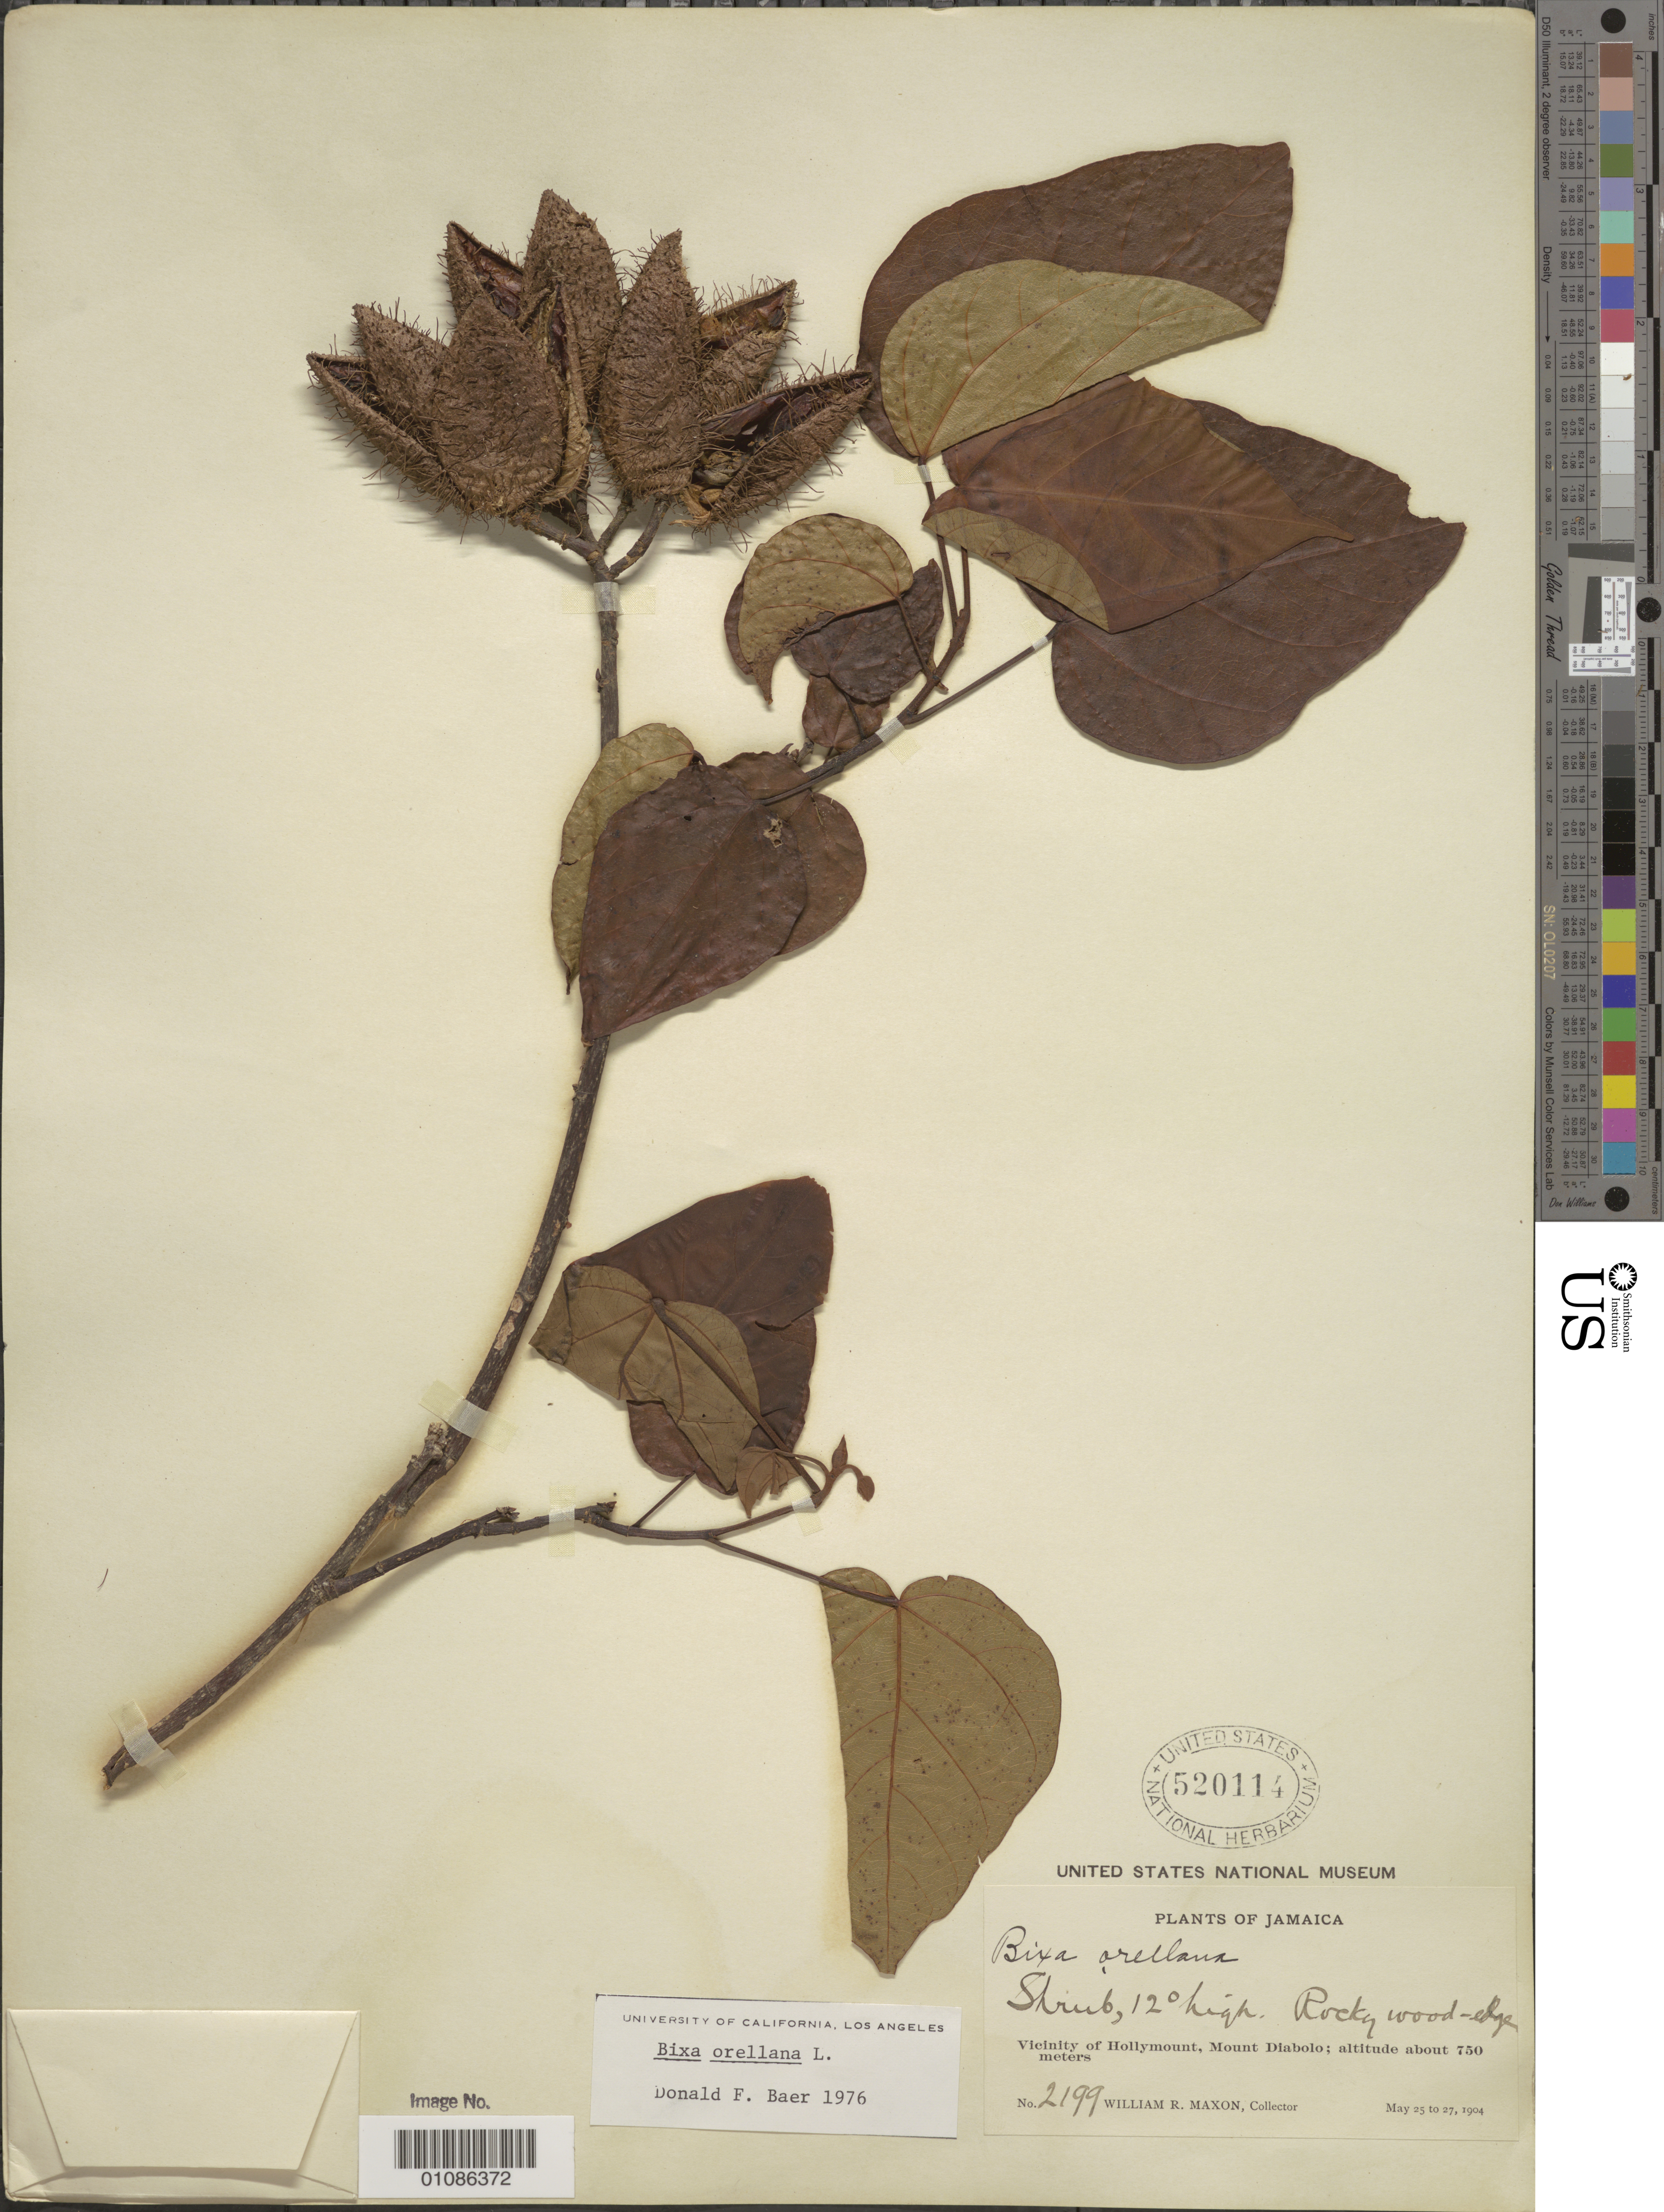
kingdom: Plantae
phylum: Tracheophyta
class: Magnoliopsida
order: Malvales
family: Bixaceae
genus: Bixa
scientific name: Bixa orellana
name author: L.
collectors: W. R. Maxon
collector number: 2199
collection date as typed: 25 May 1904 to 27 May 1904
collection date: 1904-05-25/1904-05-27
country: Jamaica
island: Jamaica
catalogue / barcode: US 520114